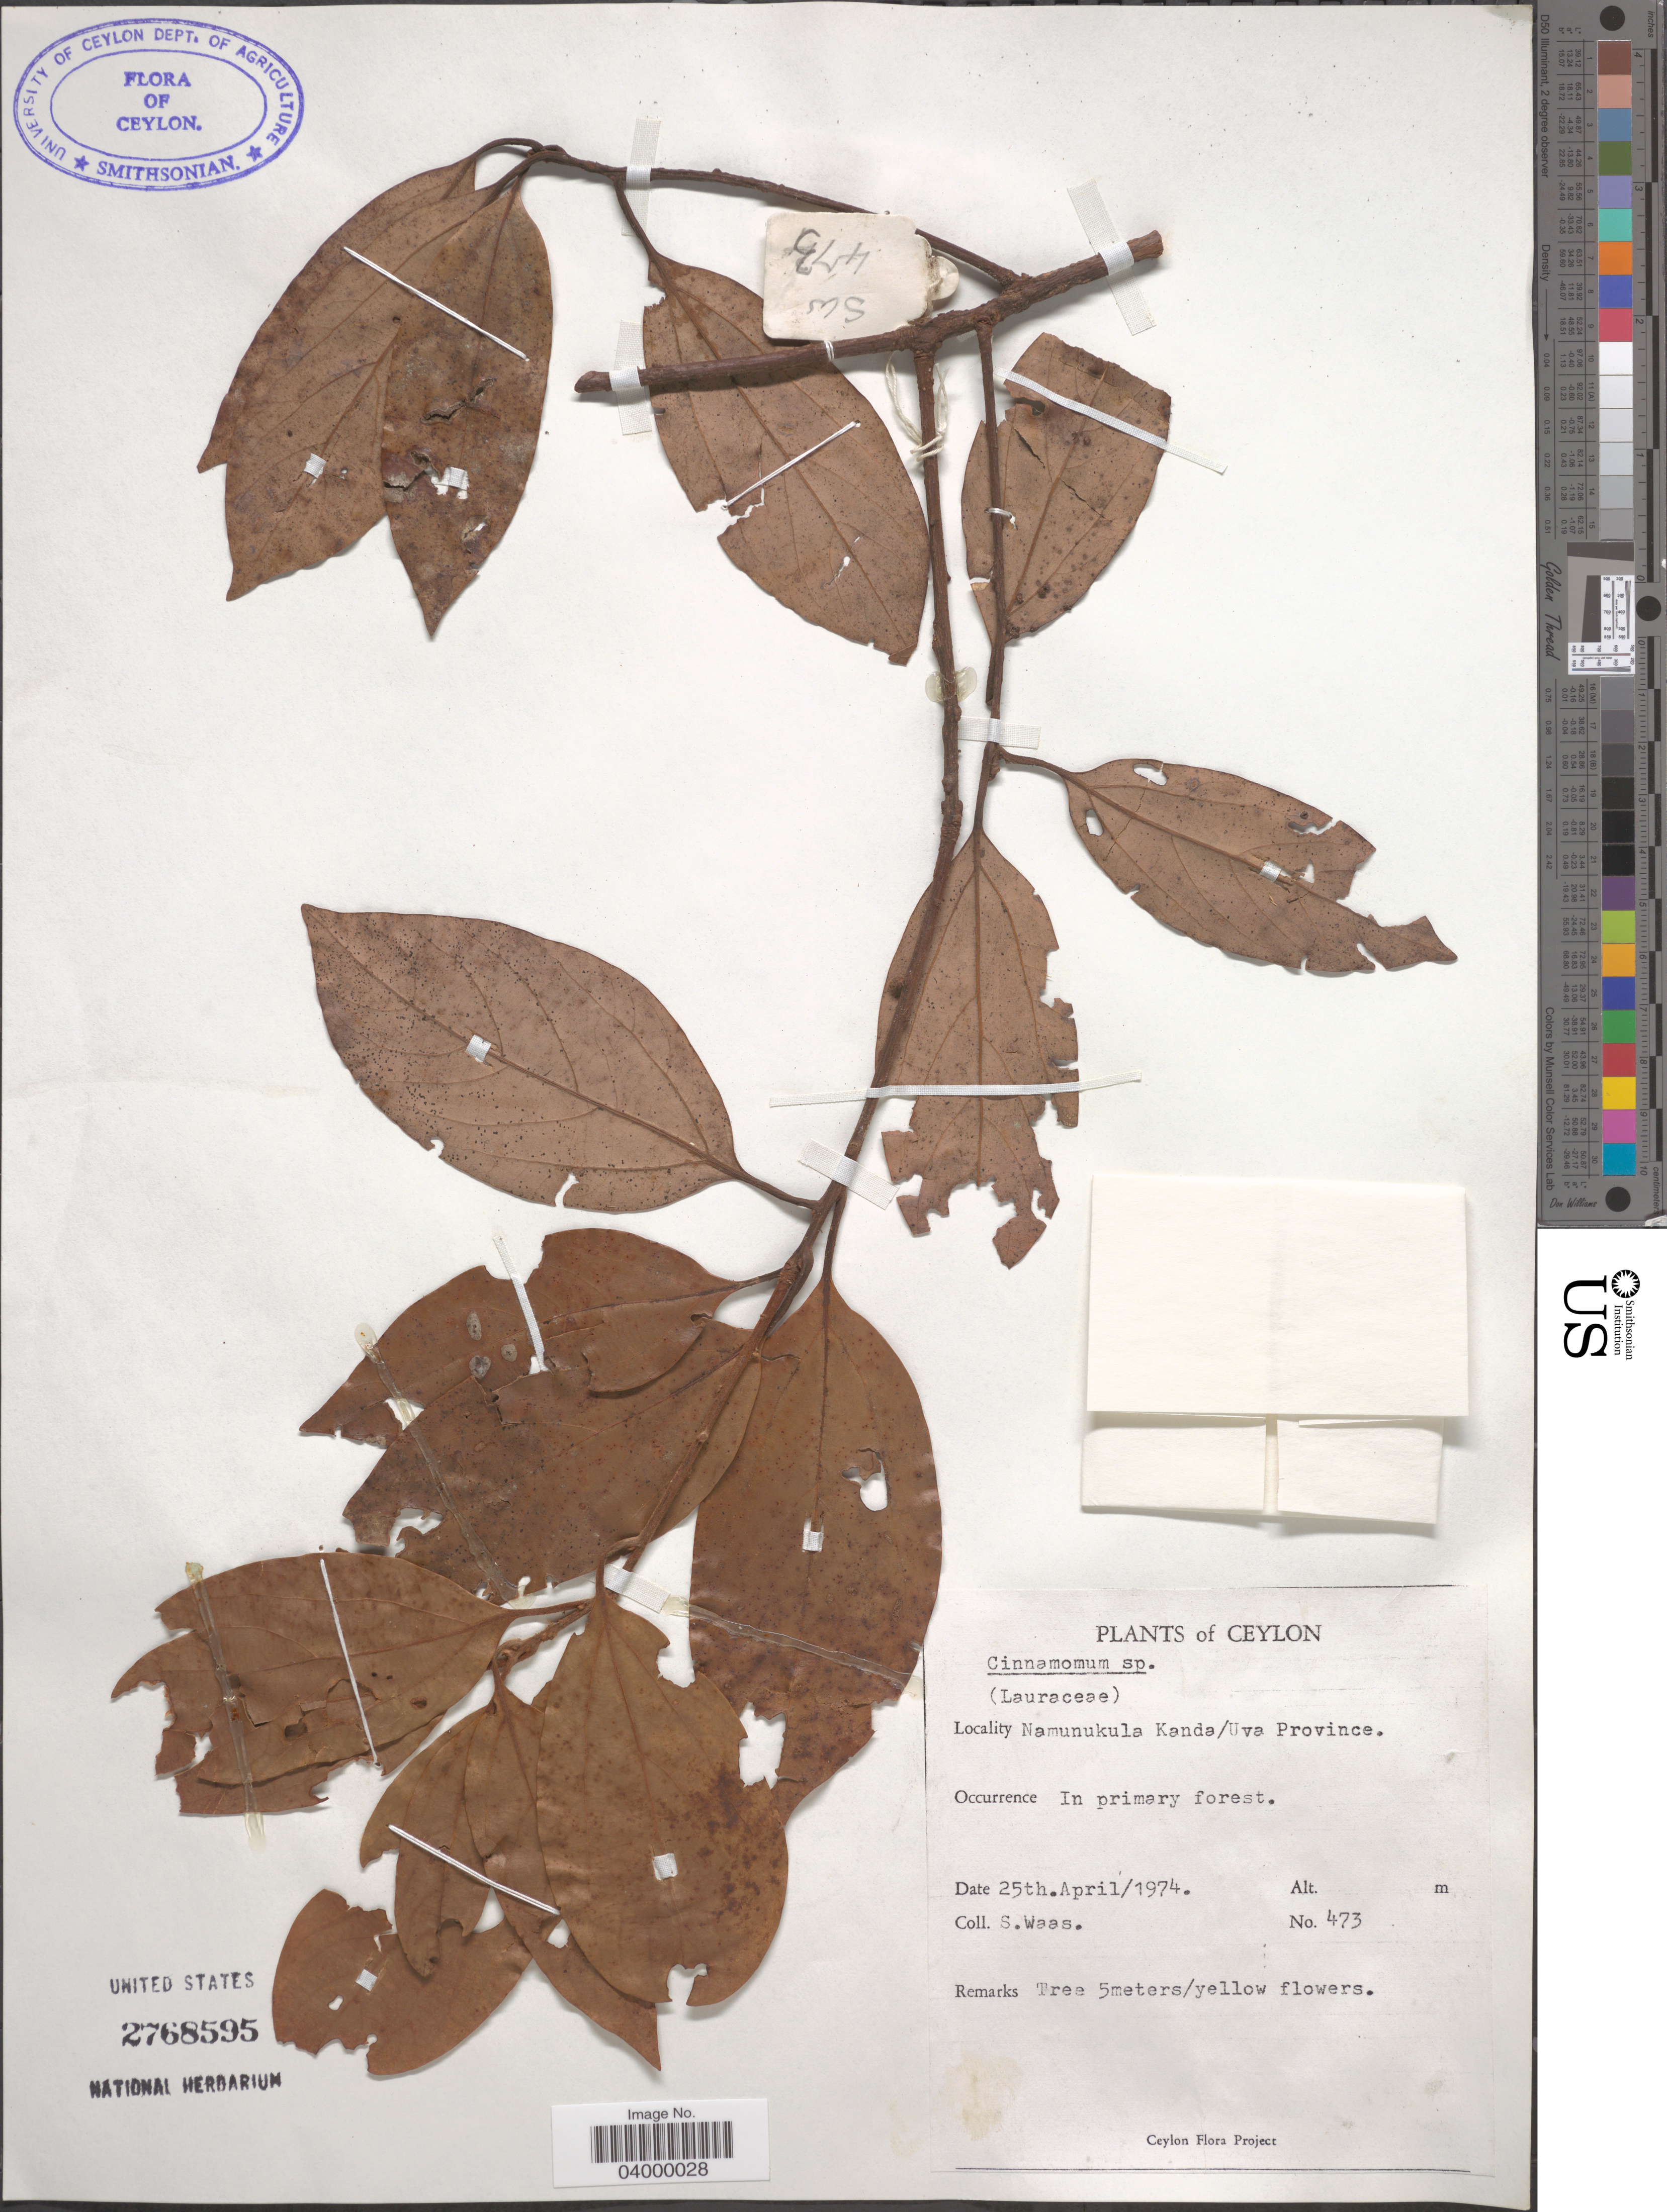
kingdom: Plantae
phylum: Tracheophyta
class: Magnoliopsida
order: Laurales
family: Lauraceae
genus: Cinnamomum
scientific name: Cinnamomum sp.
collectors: S. Waas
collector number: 473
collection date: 1974-04-25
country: Sri Lanka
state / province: Uva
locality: Ceylon. Namunukula Kanda.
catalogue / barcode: US 2768595